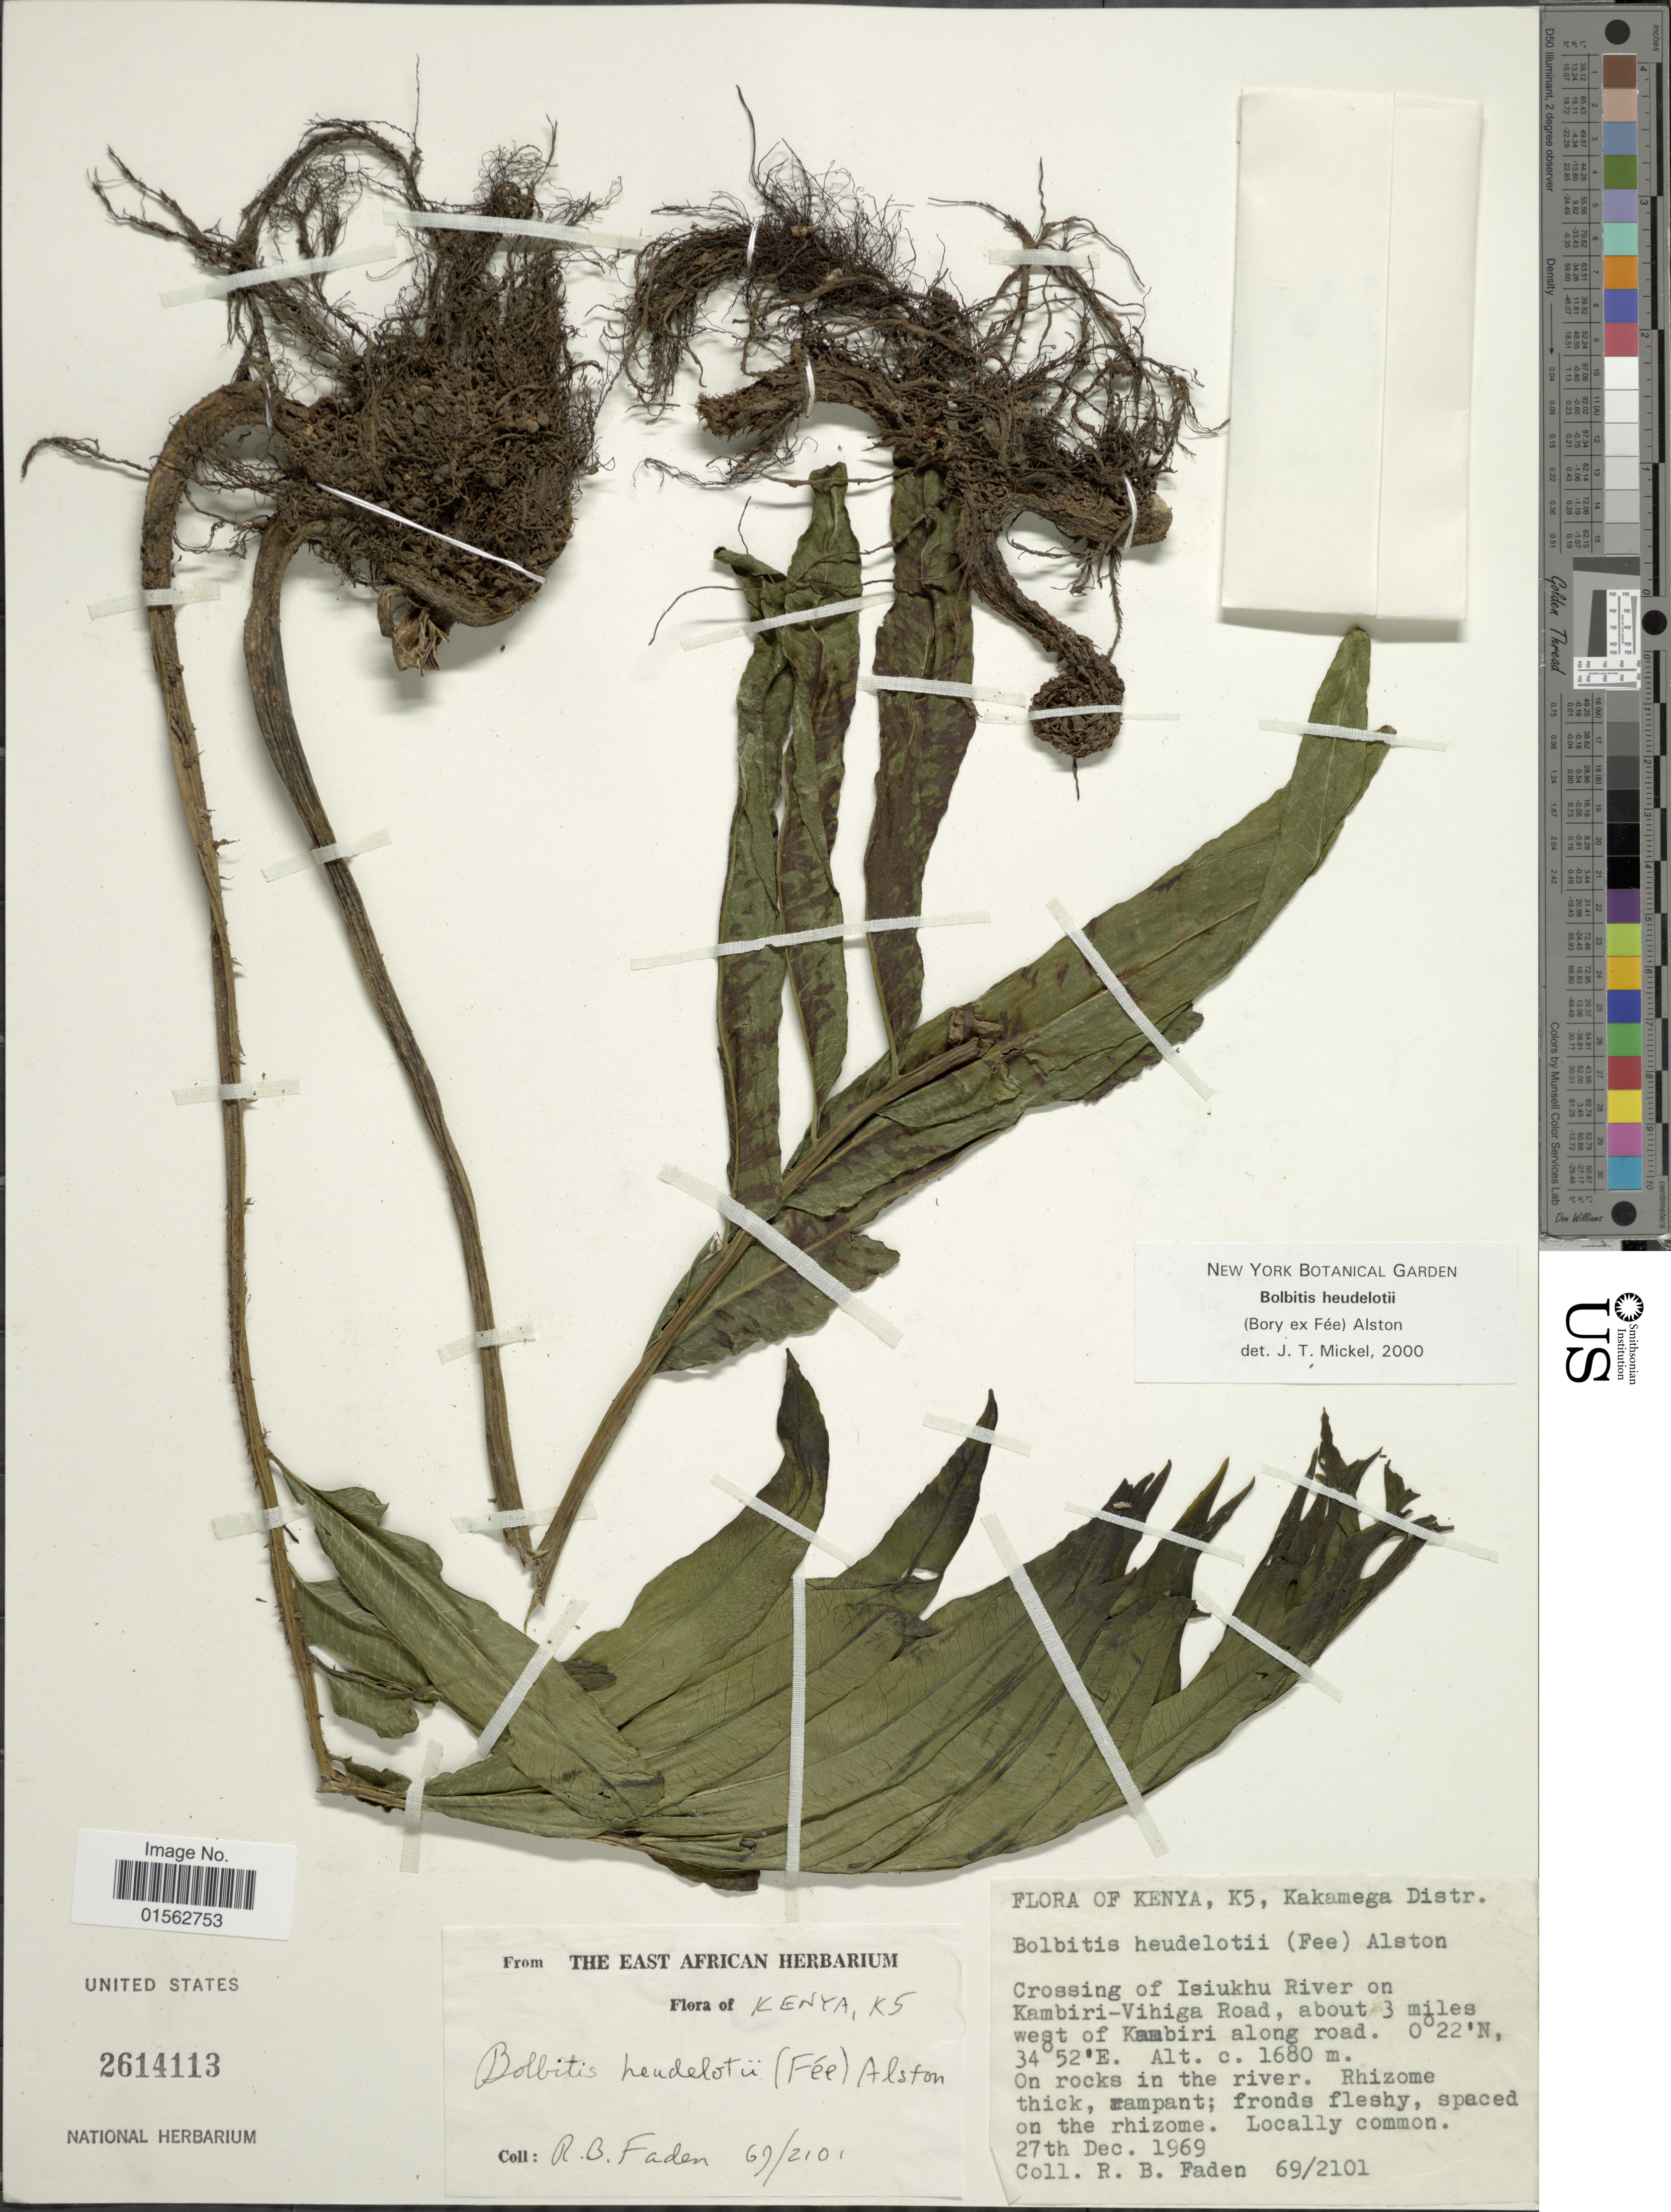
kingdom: Plantae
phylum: Tracheophyta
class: Polypodiopsida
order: Polypodiales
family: Dryopteridaceae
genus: Bolbitis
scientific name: Bolbitis heudelotii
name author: (Bory ex Fée) Alston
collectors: R. B. Faden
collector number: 69/2101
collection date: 1969-12-27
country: Kenya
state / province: Kakamega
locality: Kenya, K5, Kakamega Distr., crossing of isiukhu River on Kambiri-Vihiga Road, about 3 miles west of Kambiri along road, on rocks in the river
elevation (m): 1680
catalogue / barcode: US 2614113